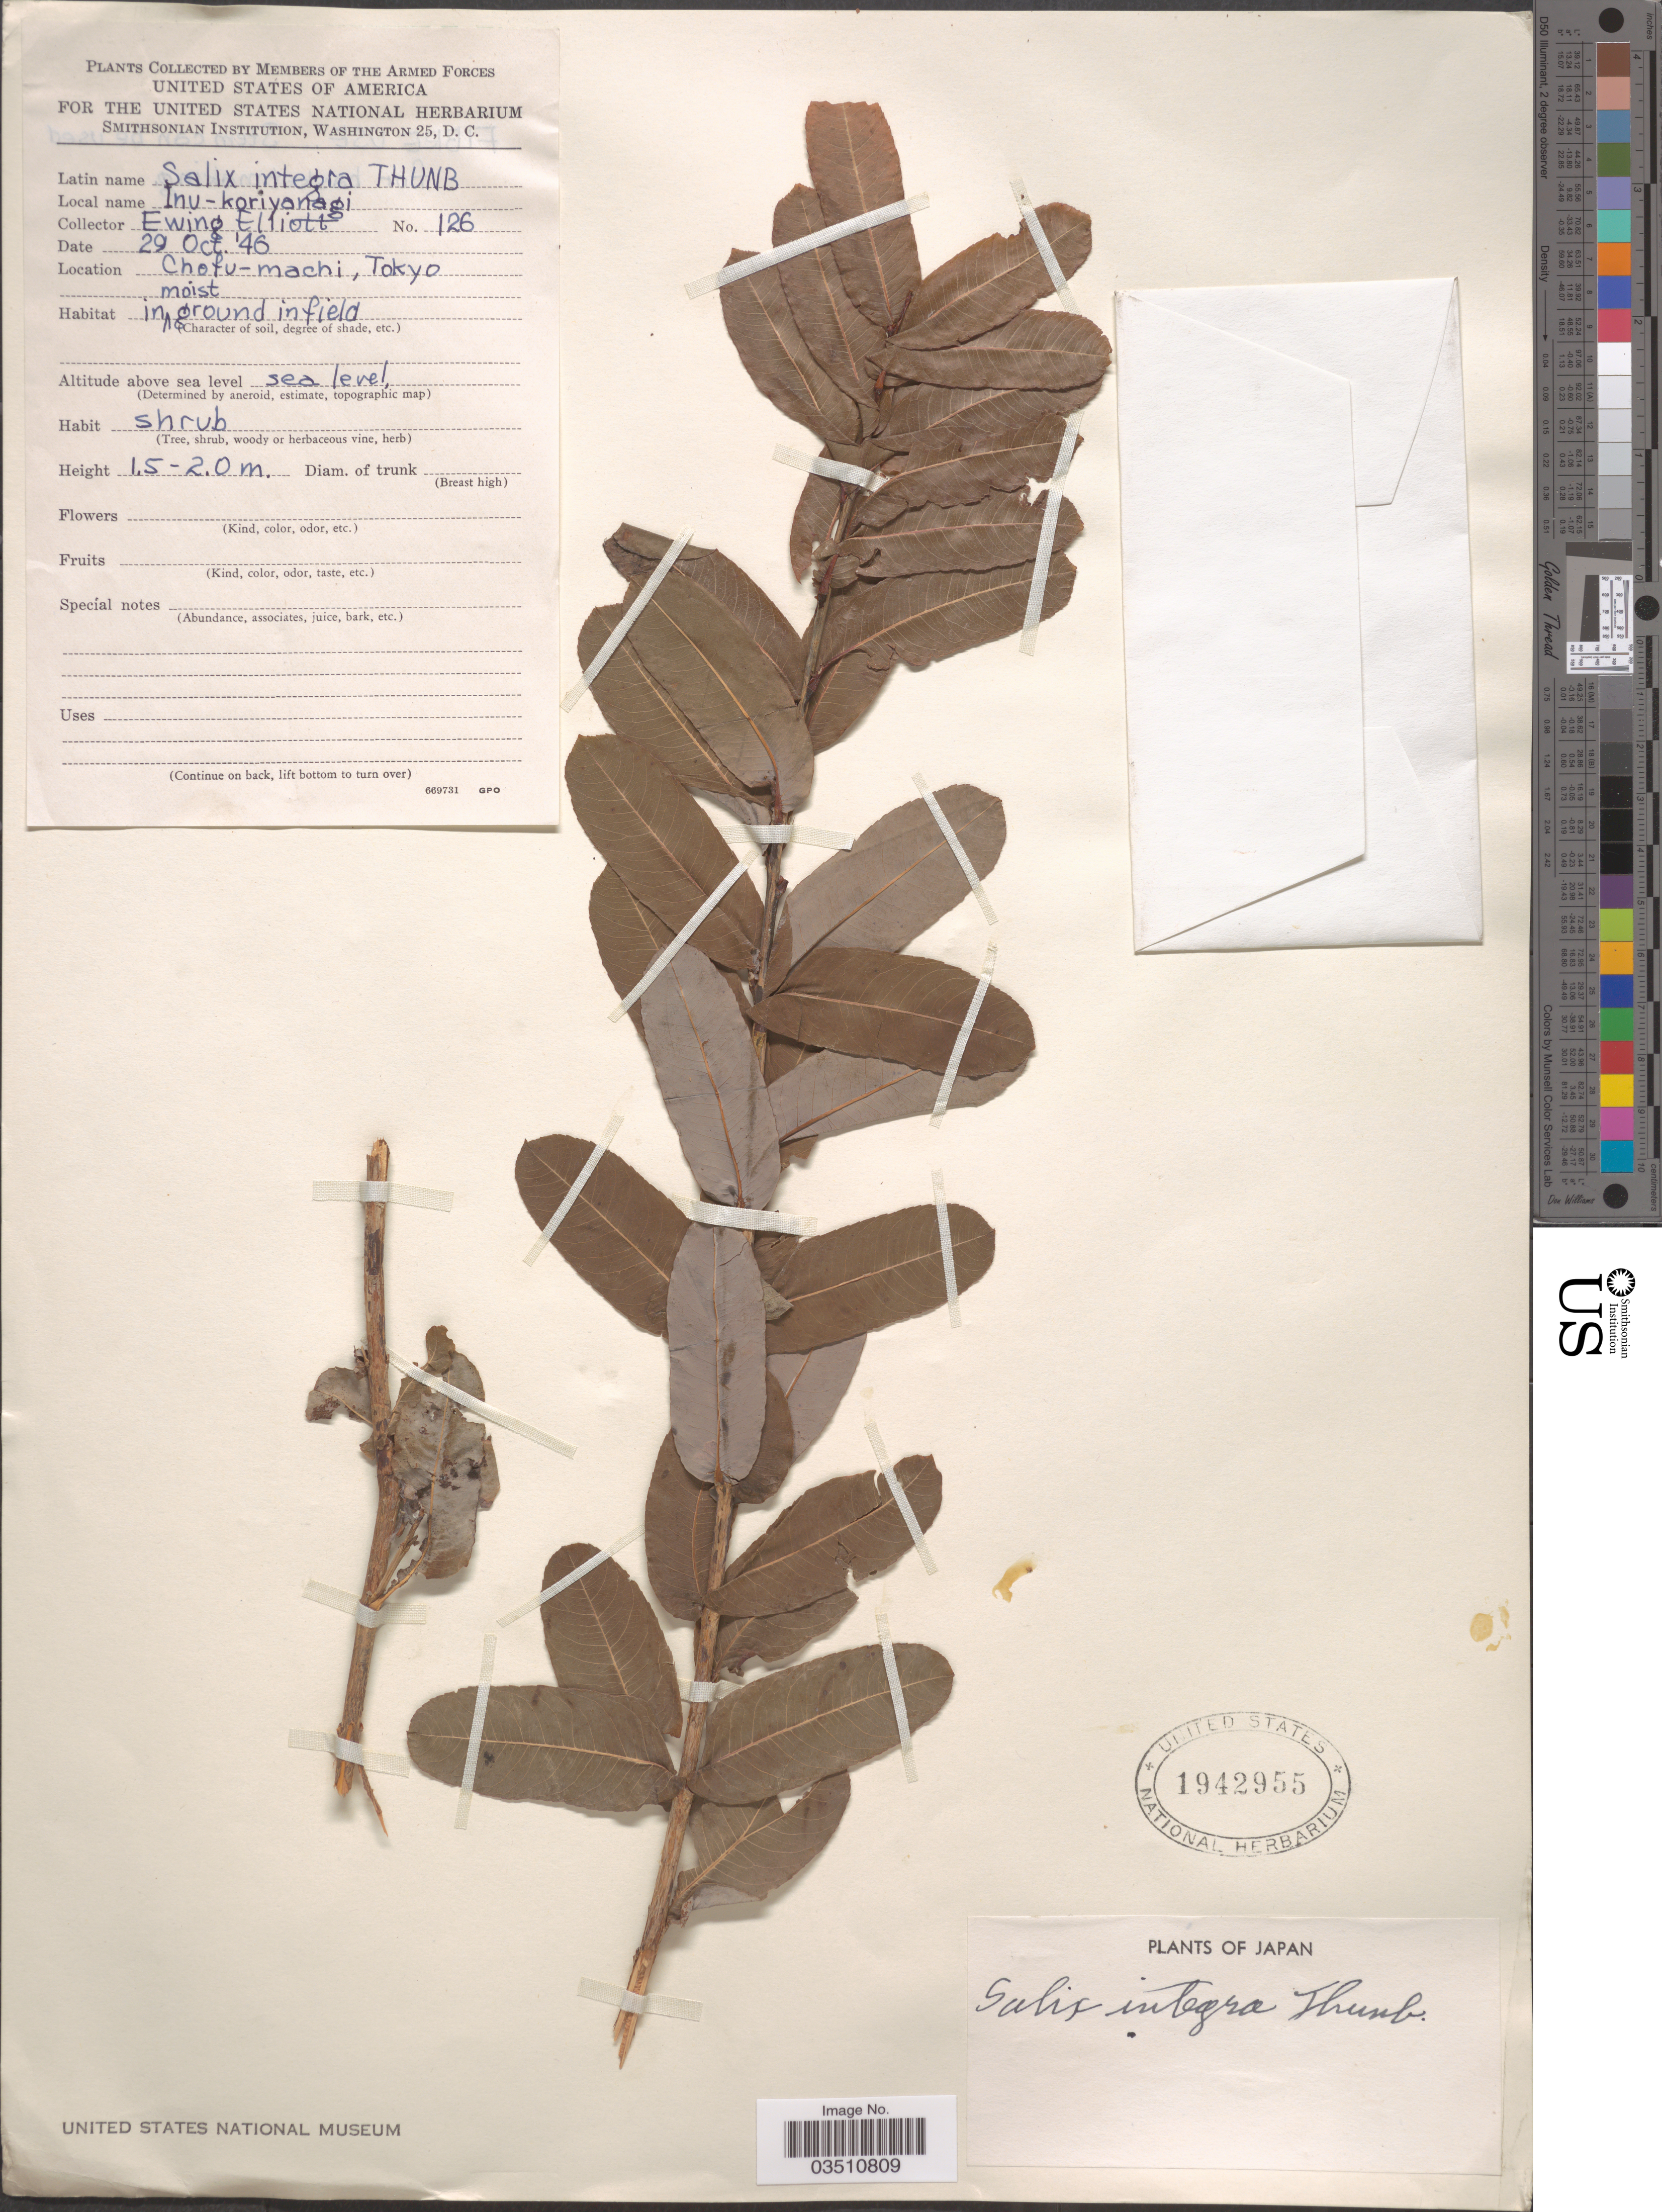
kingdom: Plantae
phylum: Tracheophyta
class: Magnoliopsida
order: Malpighiales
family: Salicaceae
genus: Salix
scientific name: Salix integra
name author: Thunb.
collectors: E. Elliott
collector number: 126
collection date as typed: Transcribed d/m/y: 29/10/46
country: Japan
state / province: Tokyo, Federal City of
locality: Chotu-machi, Tokyo.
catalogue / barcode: US 1942955